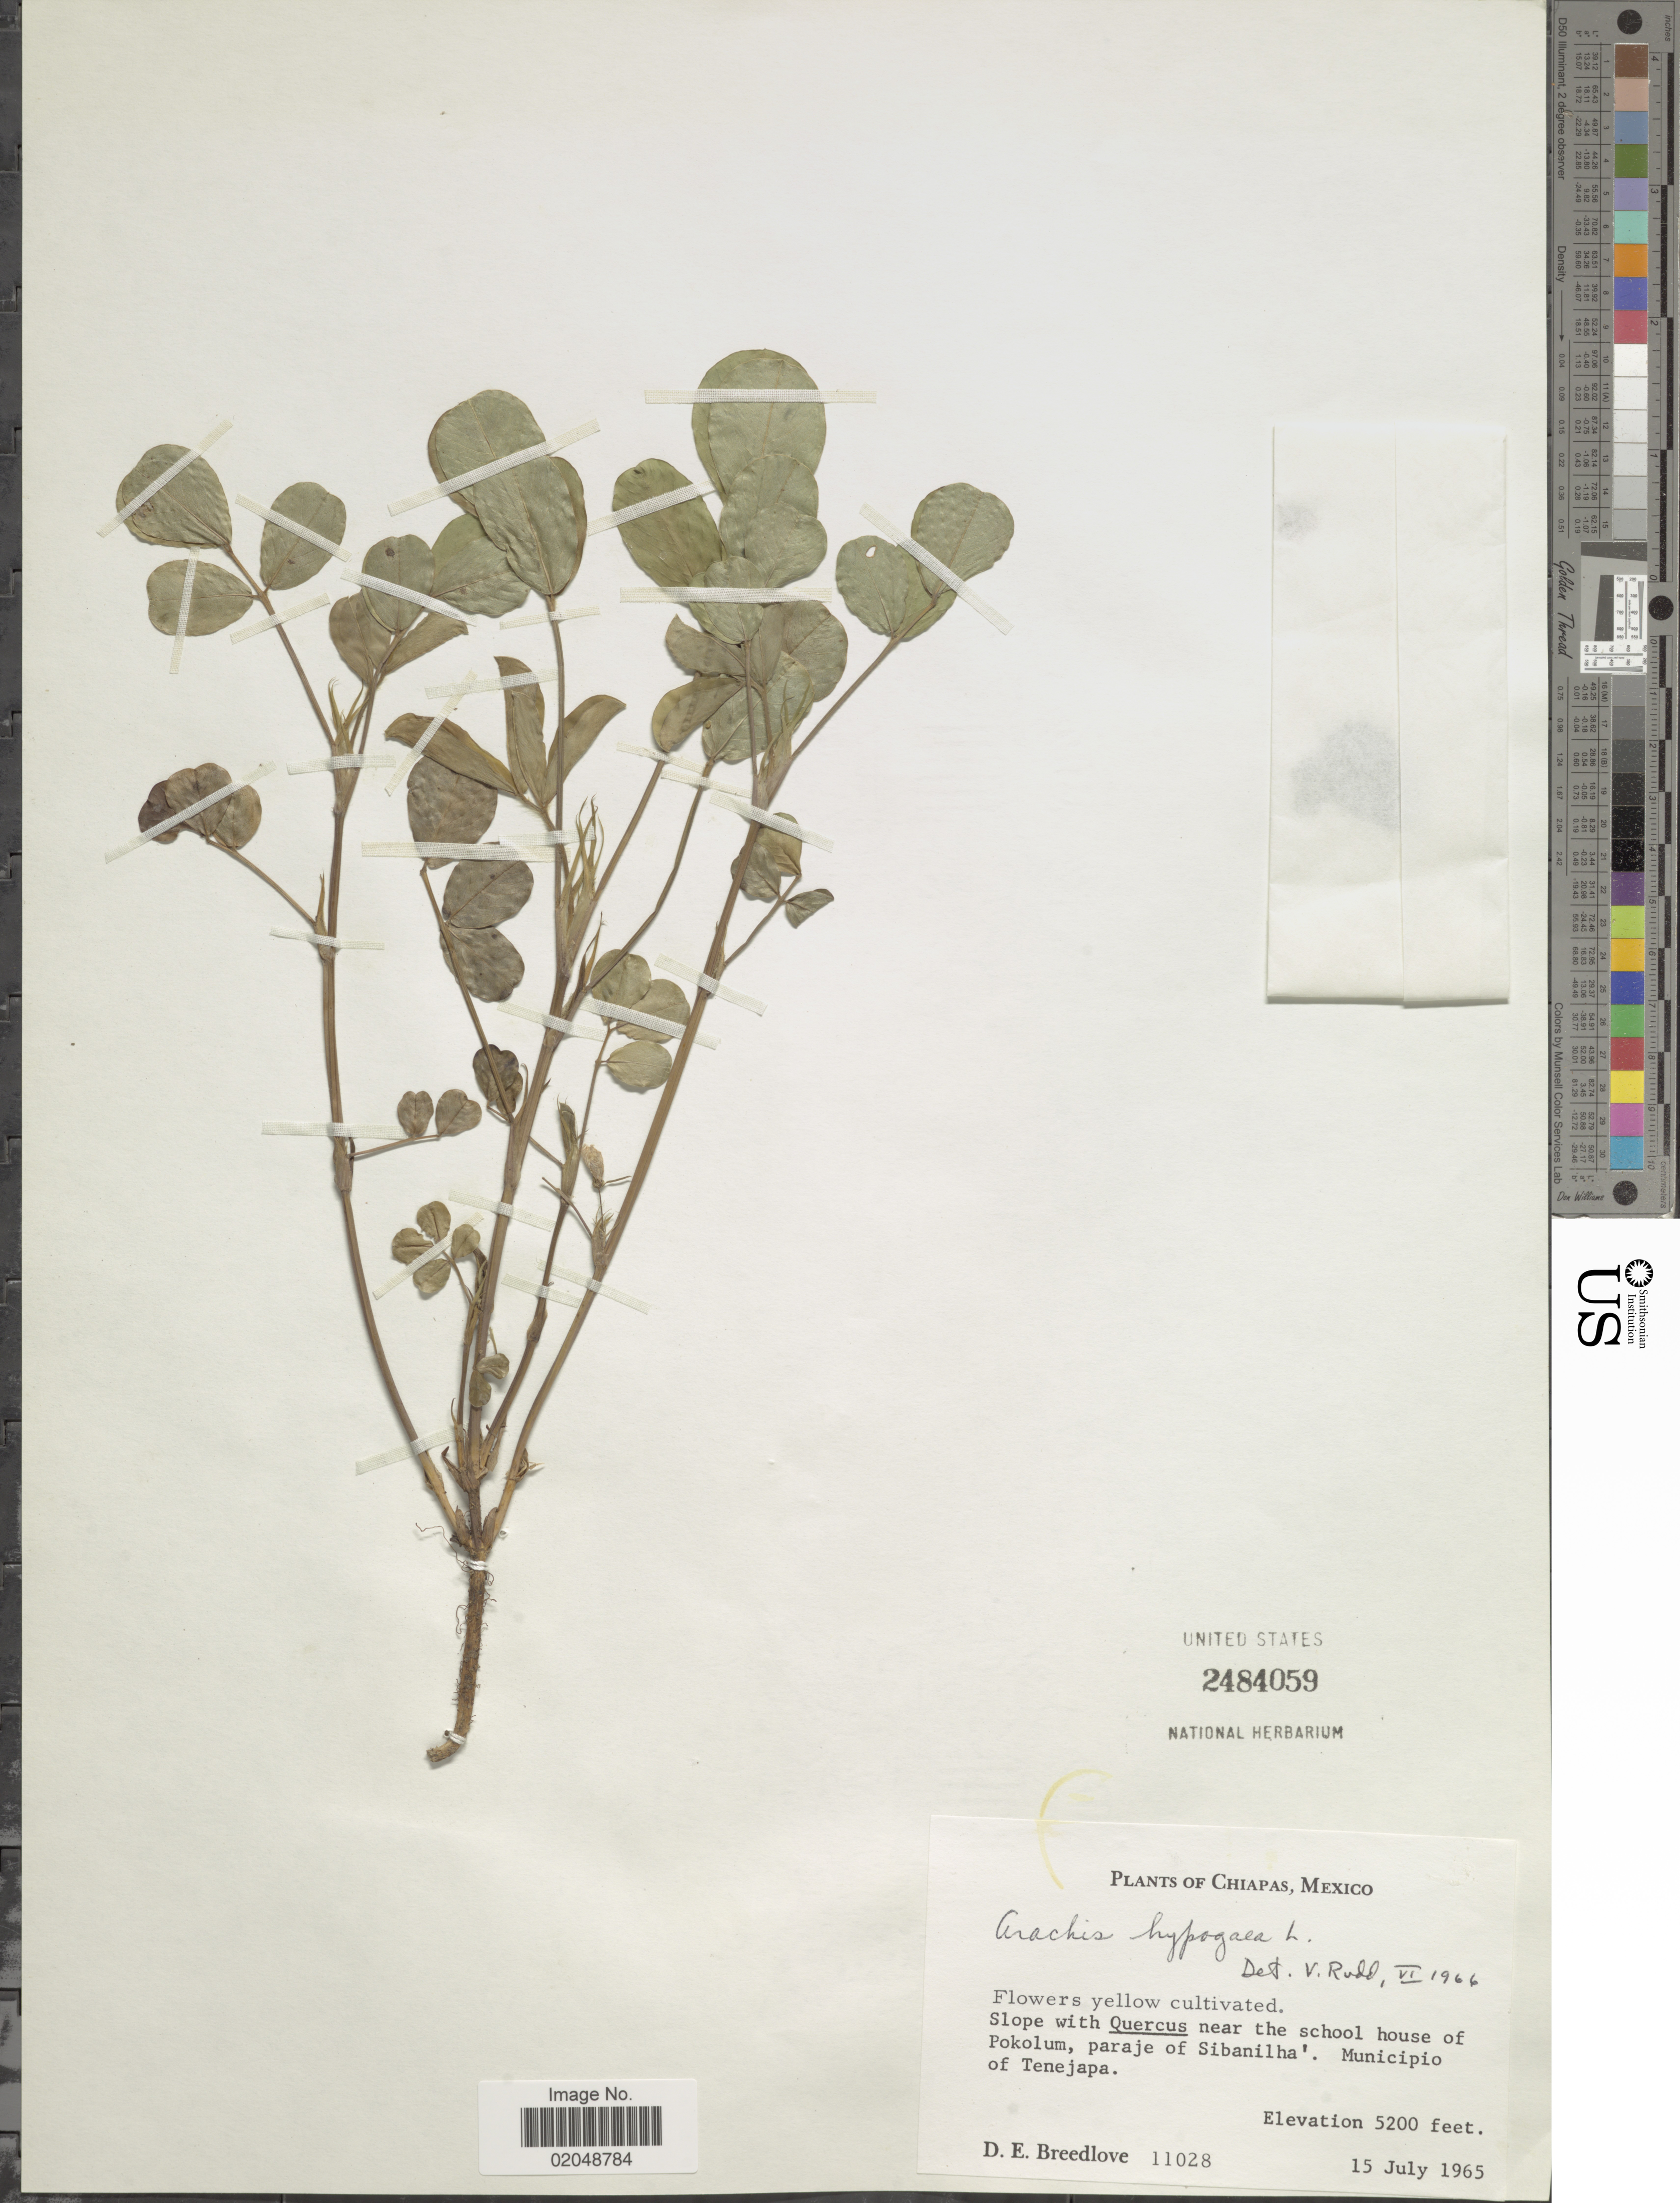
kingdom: Plantae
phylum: Tracheophyta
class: Magnoliopsida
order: Fabales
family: Fabaceae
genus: Arachis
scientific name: Arachis hypogaea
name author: L.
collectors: D. E. Breedlove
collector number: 11028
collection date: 1965-07-15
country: Mexico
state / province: Chiapas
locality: Slope with Quercus near the school house of Pokolum, paraje of Sibanilha. Municipio of Tenejapa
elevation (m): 1585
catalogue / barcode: US 2484059